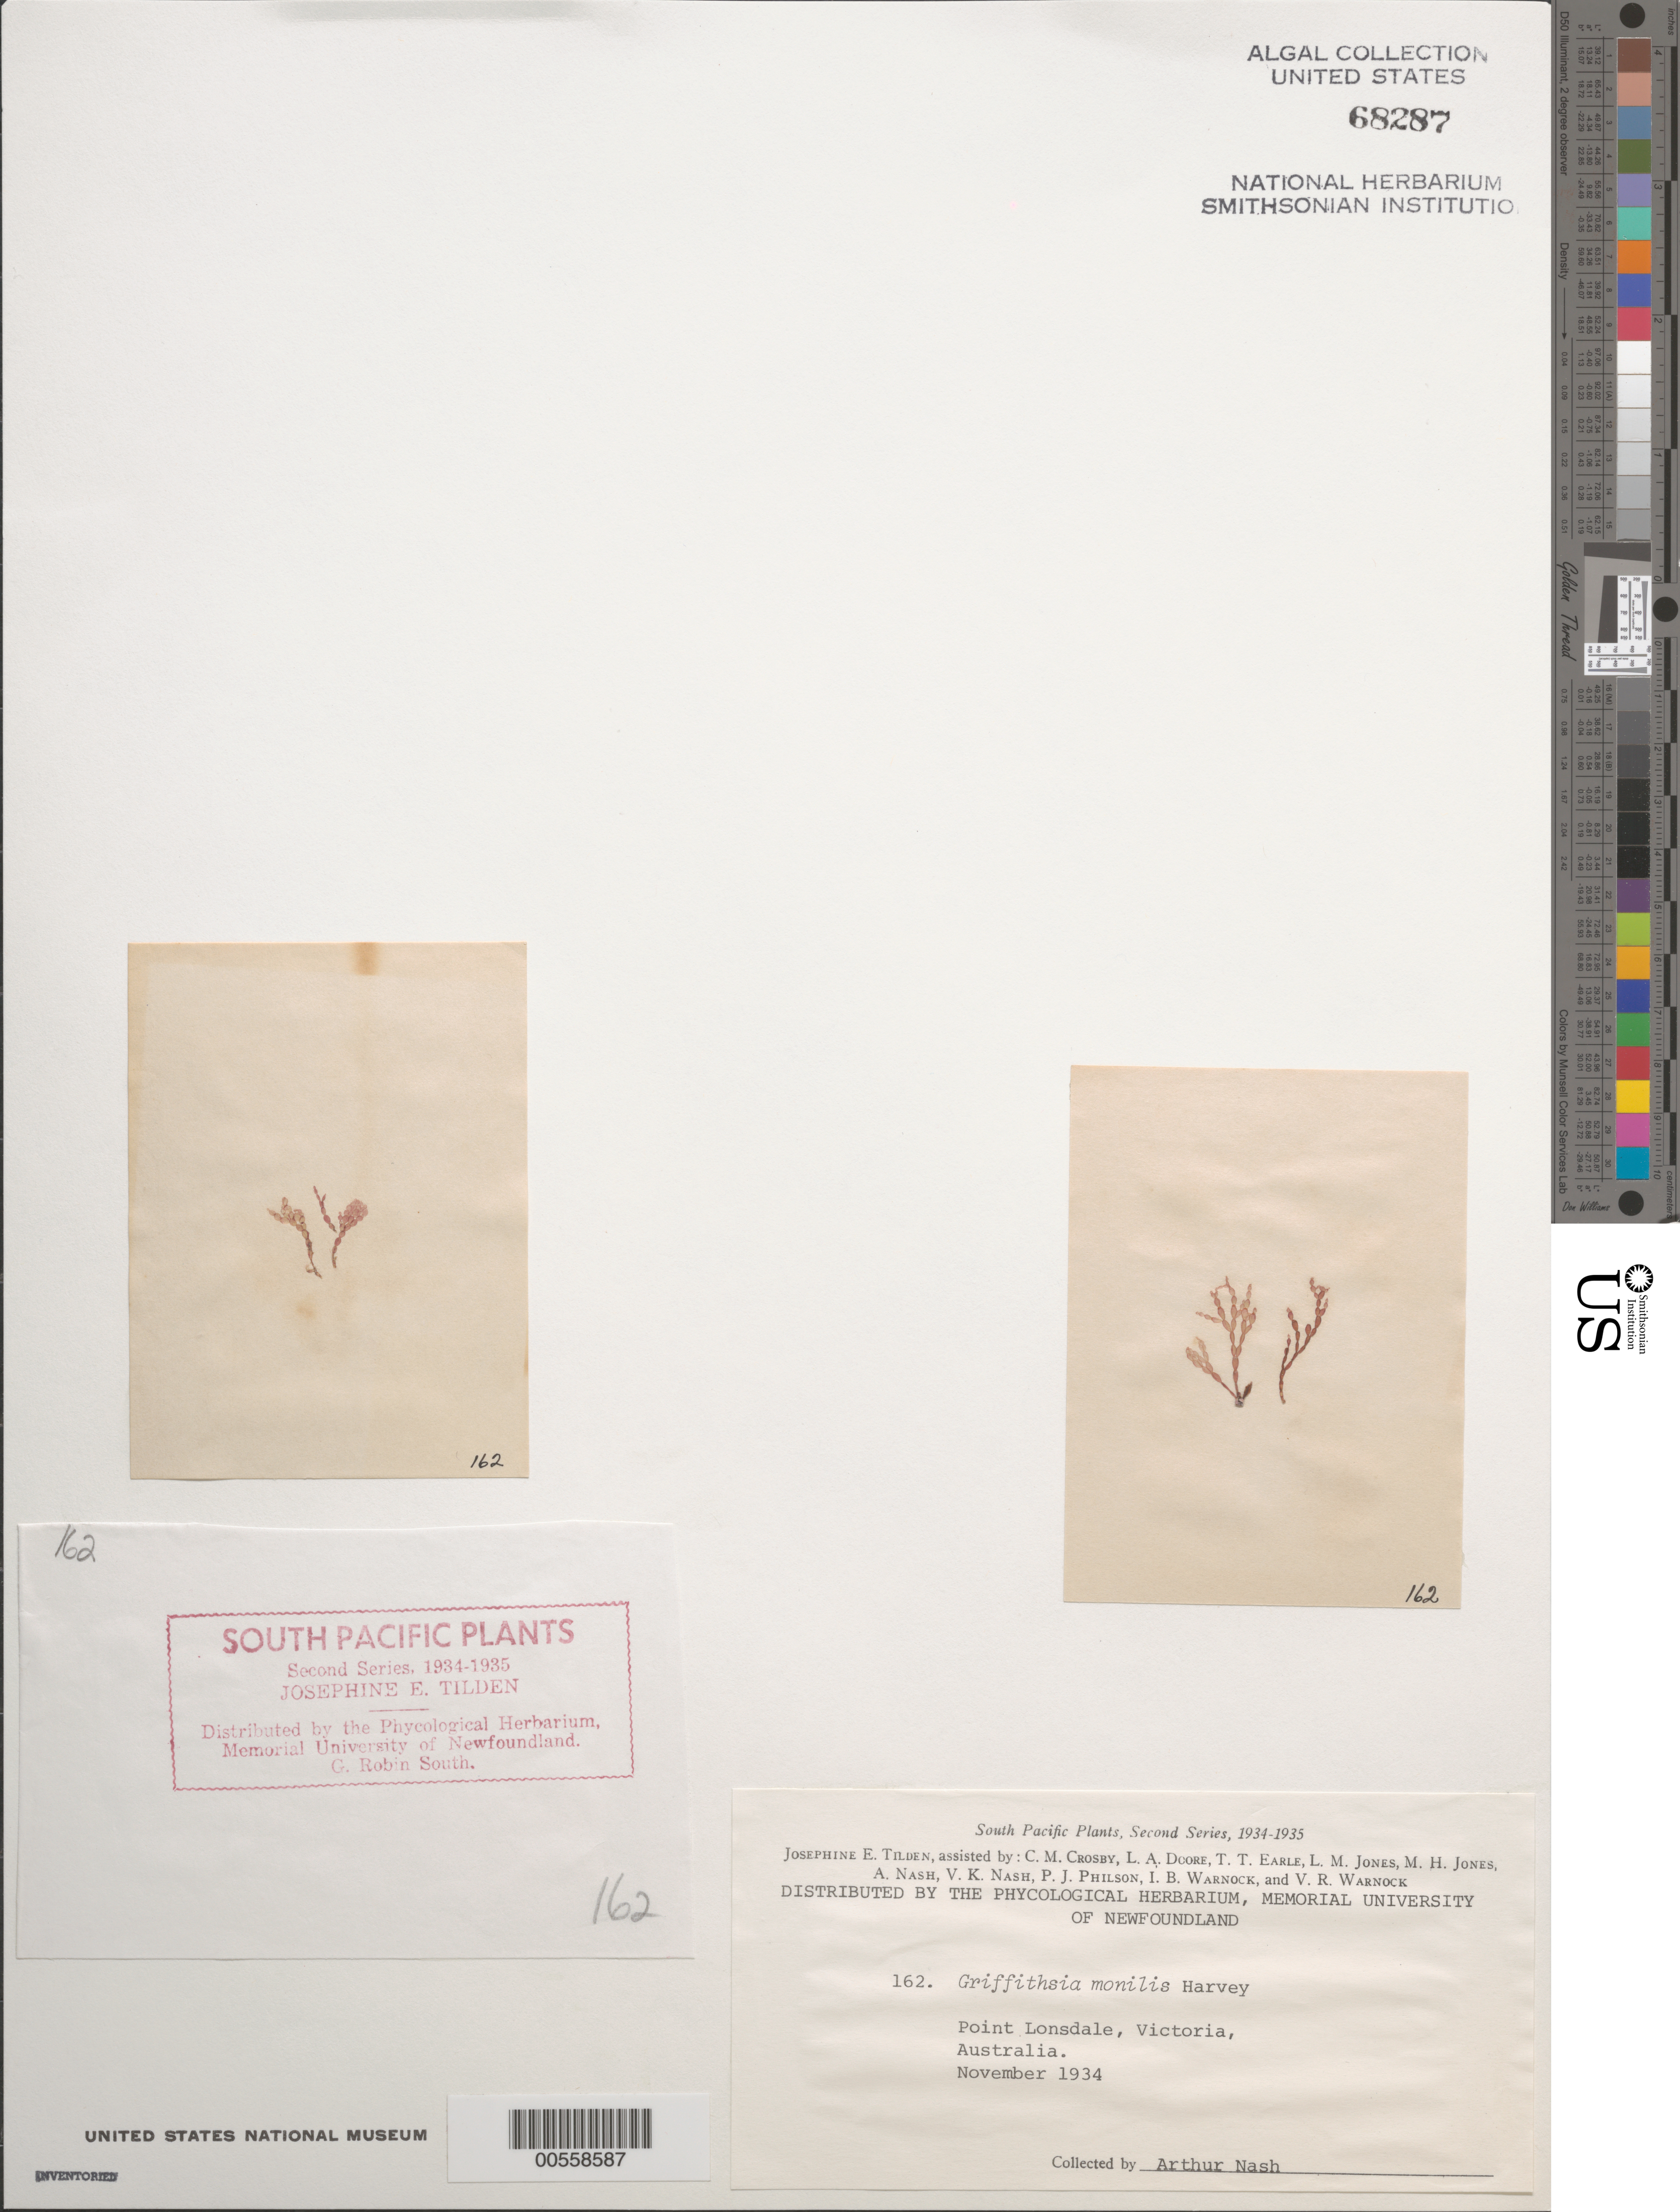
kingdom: Plantae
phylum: Rhodophyta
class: Florideophyceae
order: Ceramiales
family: Wrangeliaceae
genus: Griffithsia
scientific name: Griffithsia monilis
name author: Harv.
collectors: A. Nash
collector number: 162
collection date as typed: Nov 1934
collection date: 1934-11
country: Australia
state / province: Victoria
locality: Point lonsdale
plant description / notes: Tilden, South Pacific Plants, Second Series, 1934-1935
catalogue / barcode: US 68287